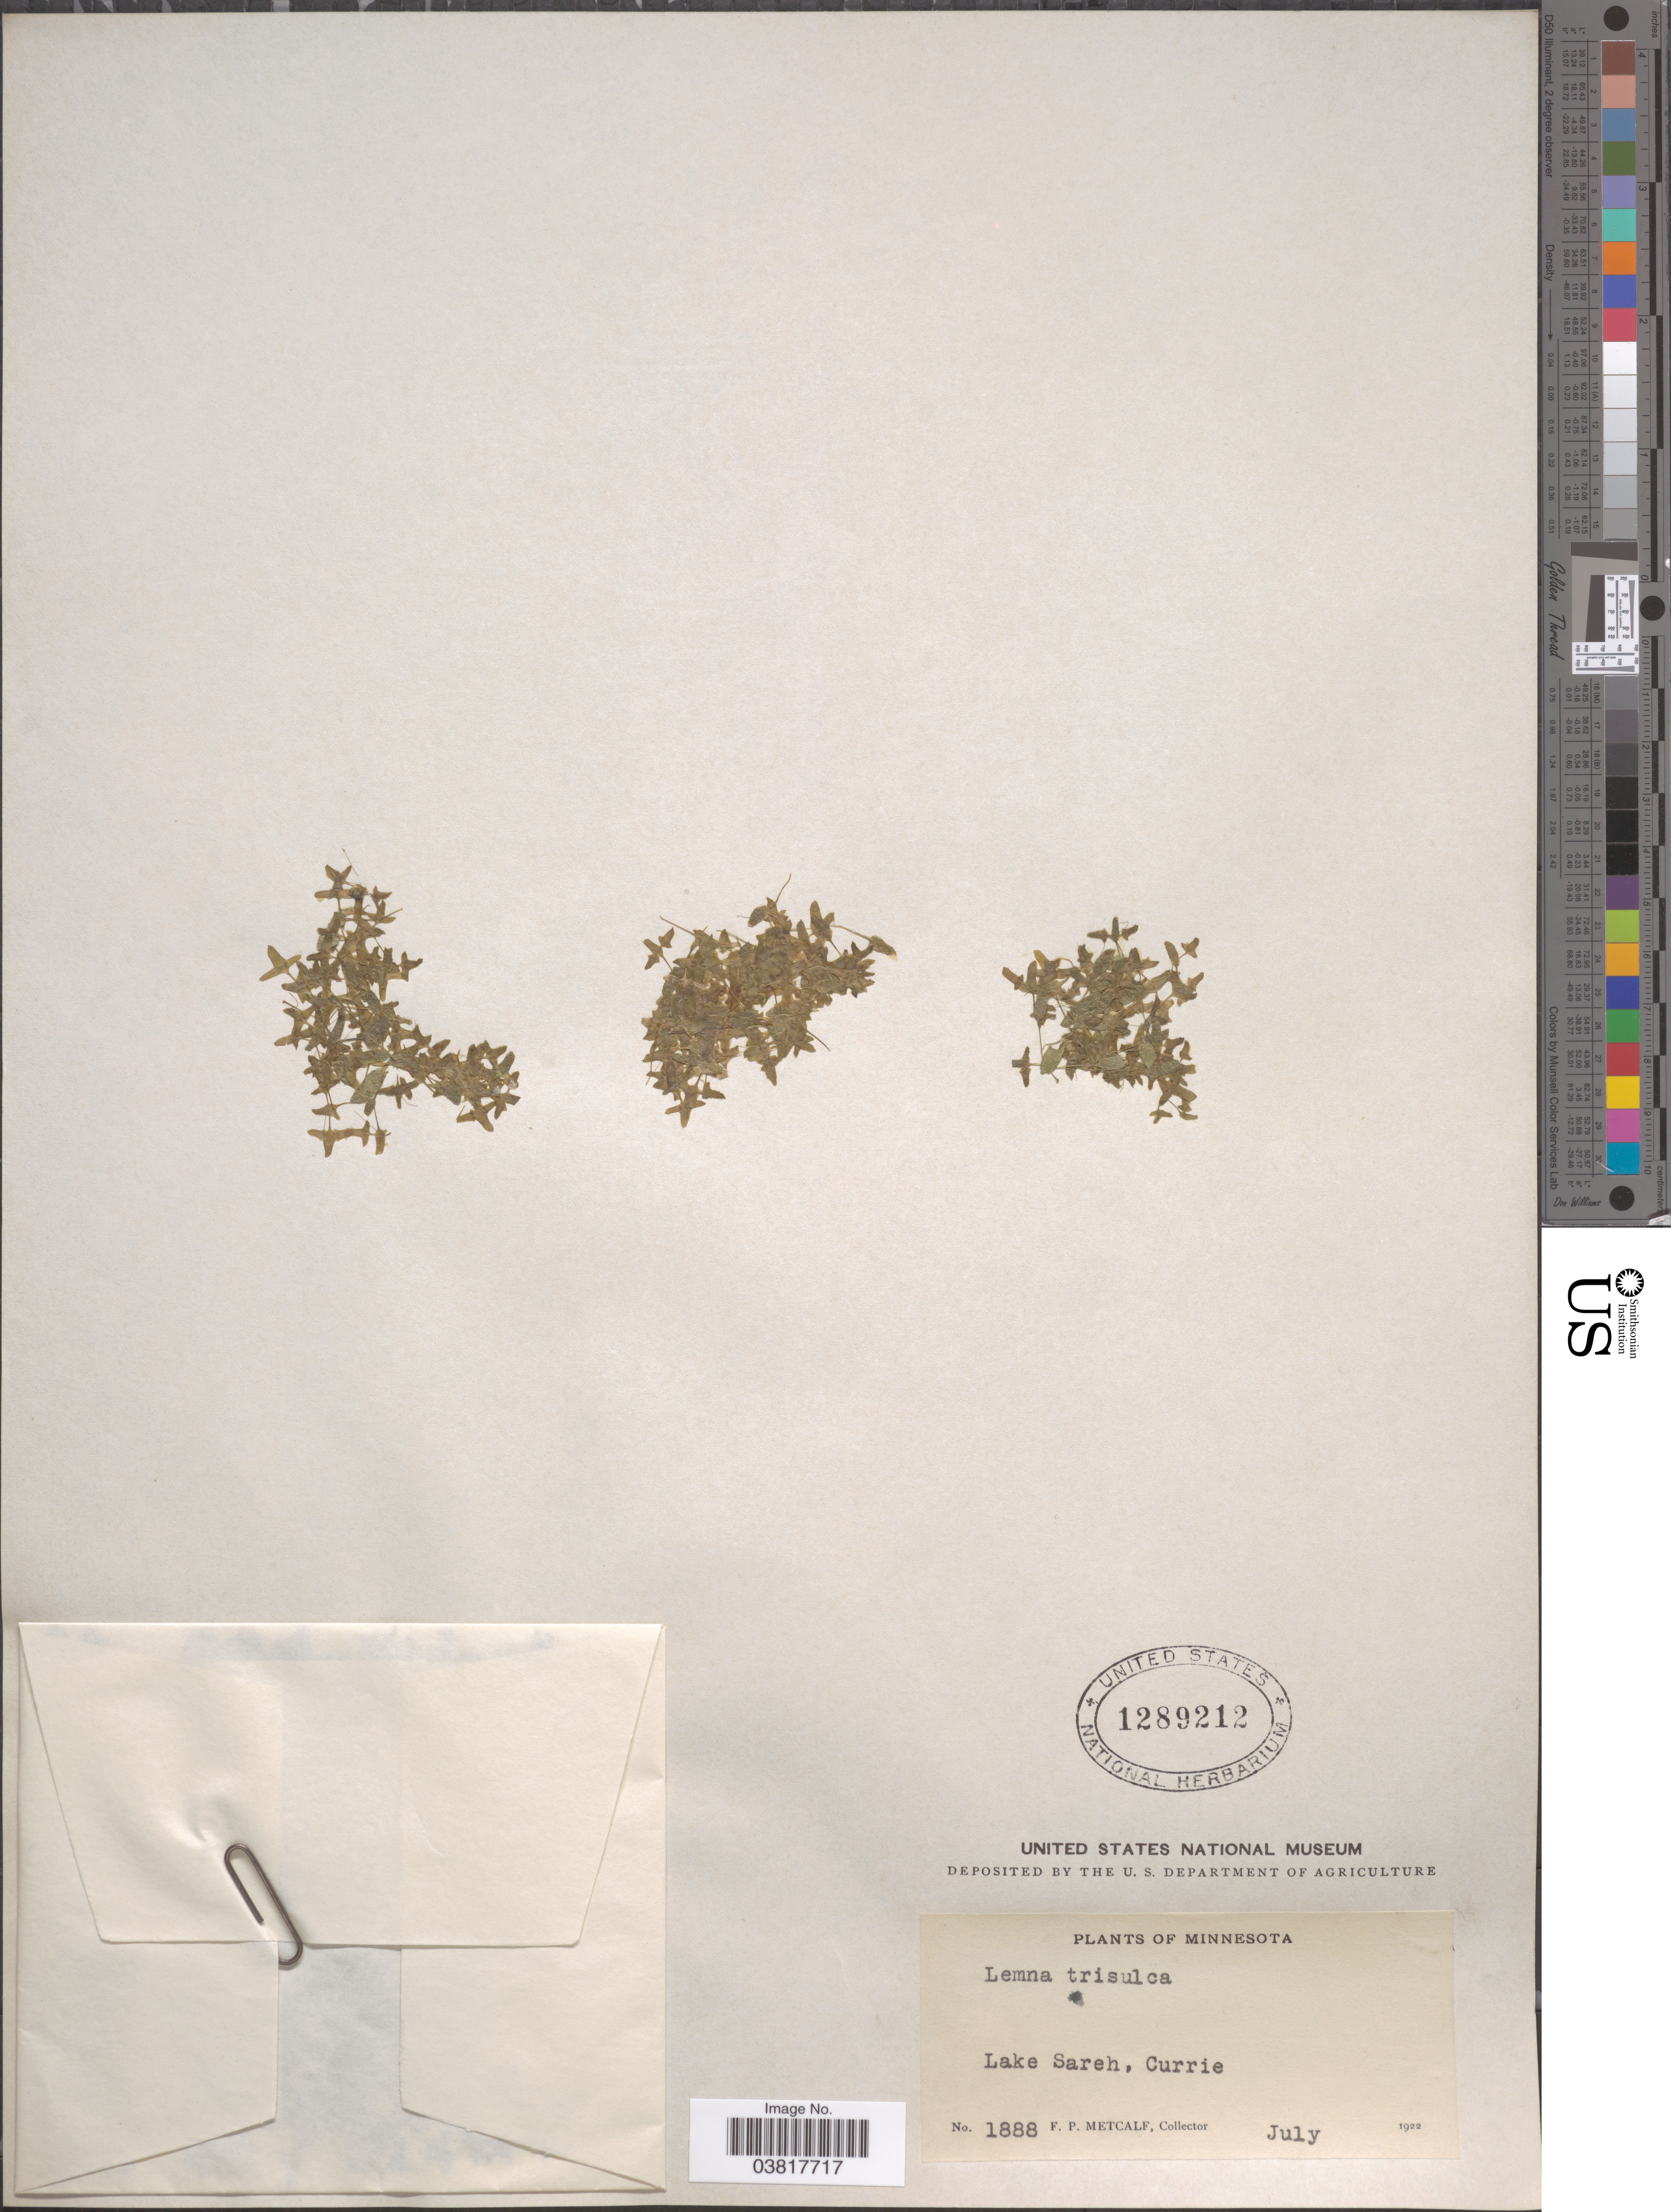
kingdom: Plantae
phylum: Tracheophyta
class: Liliopsida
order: Alismatales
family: Araceae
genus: Lemna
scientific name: Lemna trisulca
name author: L.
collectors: F. Metcalf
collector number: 1888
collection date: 1922-07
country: United States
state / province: Minnesota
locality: Lake Sareh, Currie.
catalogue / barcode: US 1289212